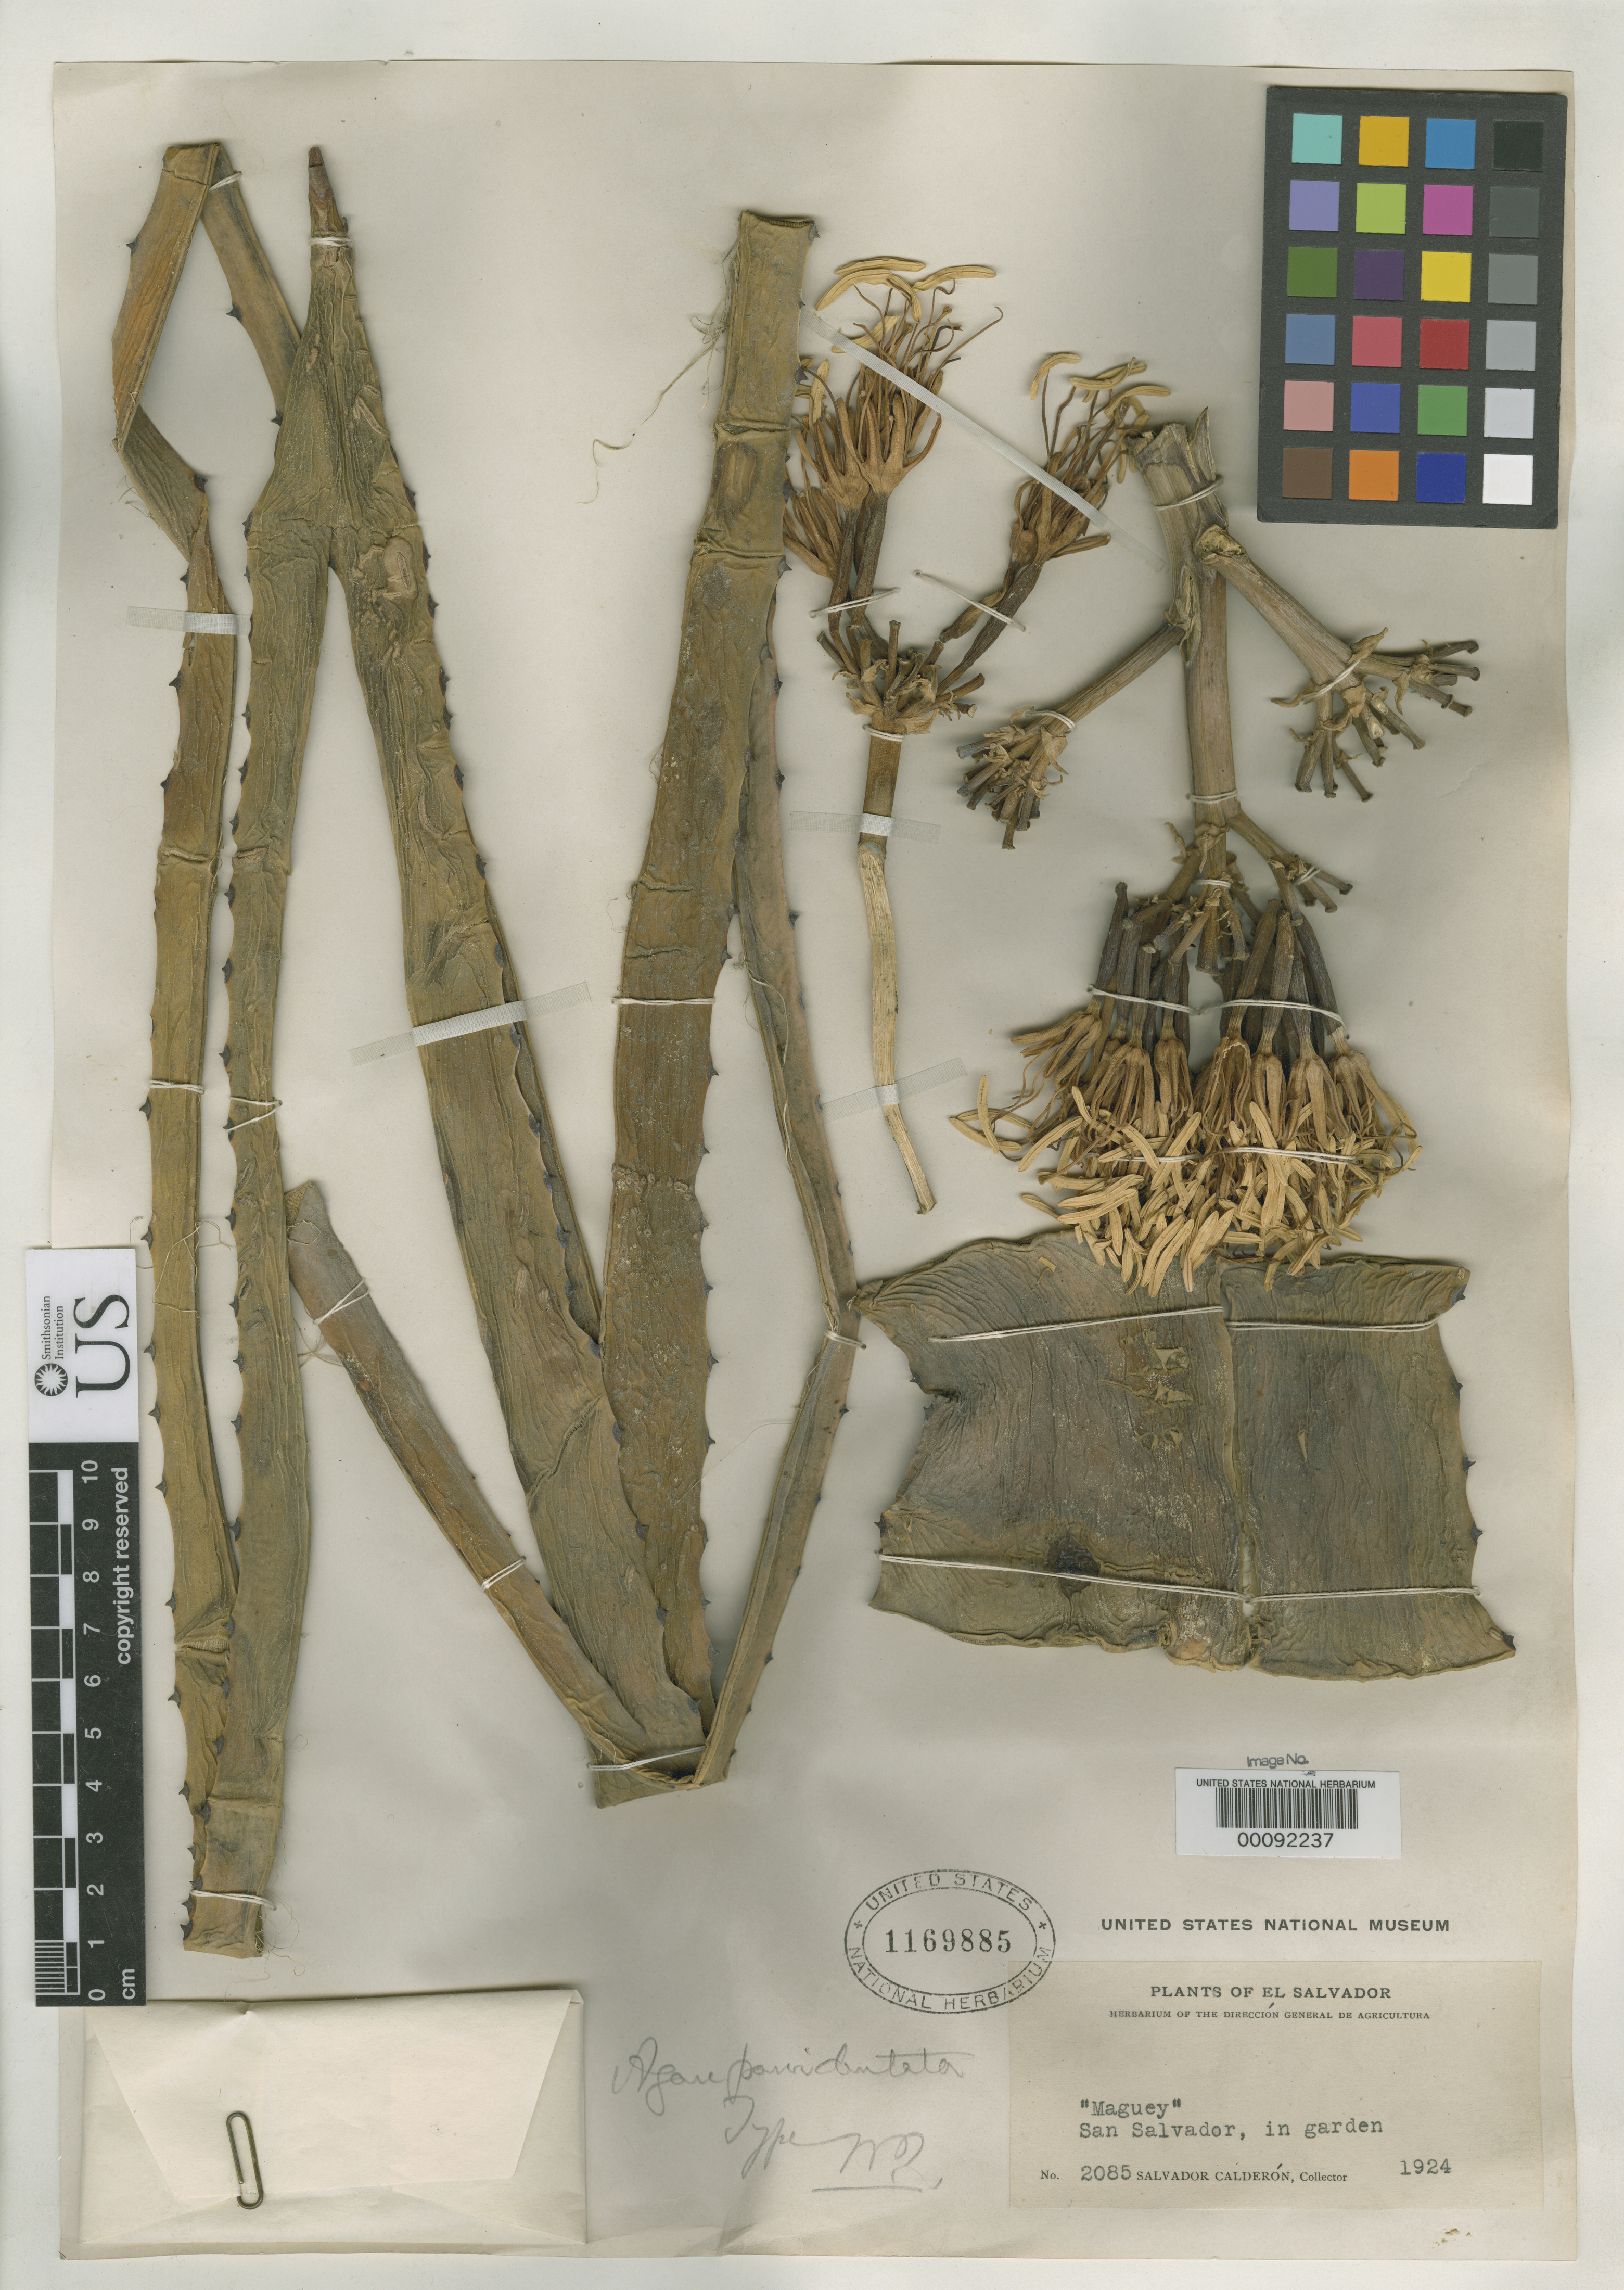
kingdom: Plantae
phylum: Tracheophyta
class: Liliopsida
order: Asparagales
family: Asparagaceae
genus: Agave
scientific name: Agave parvidentata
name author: Trel.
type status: Holotype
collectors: S. Calderón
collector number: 2085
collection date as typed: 1924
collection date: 1924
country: El Salvador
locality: San Salvador.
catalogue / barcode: US 1169885